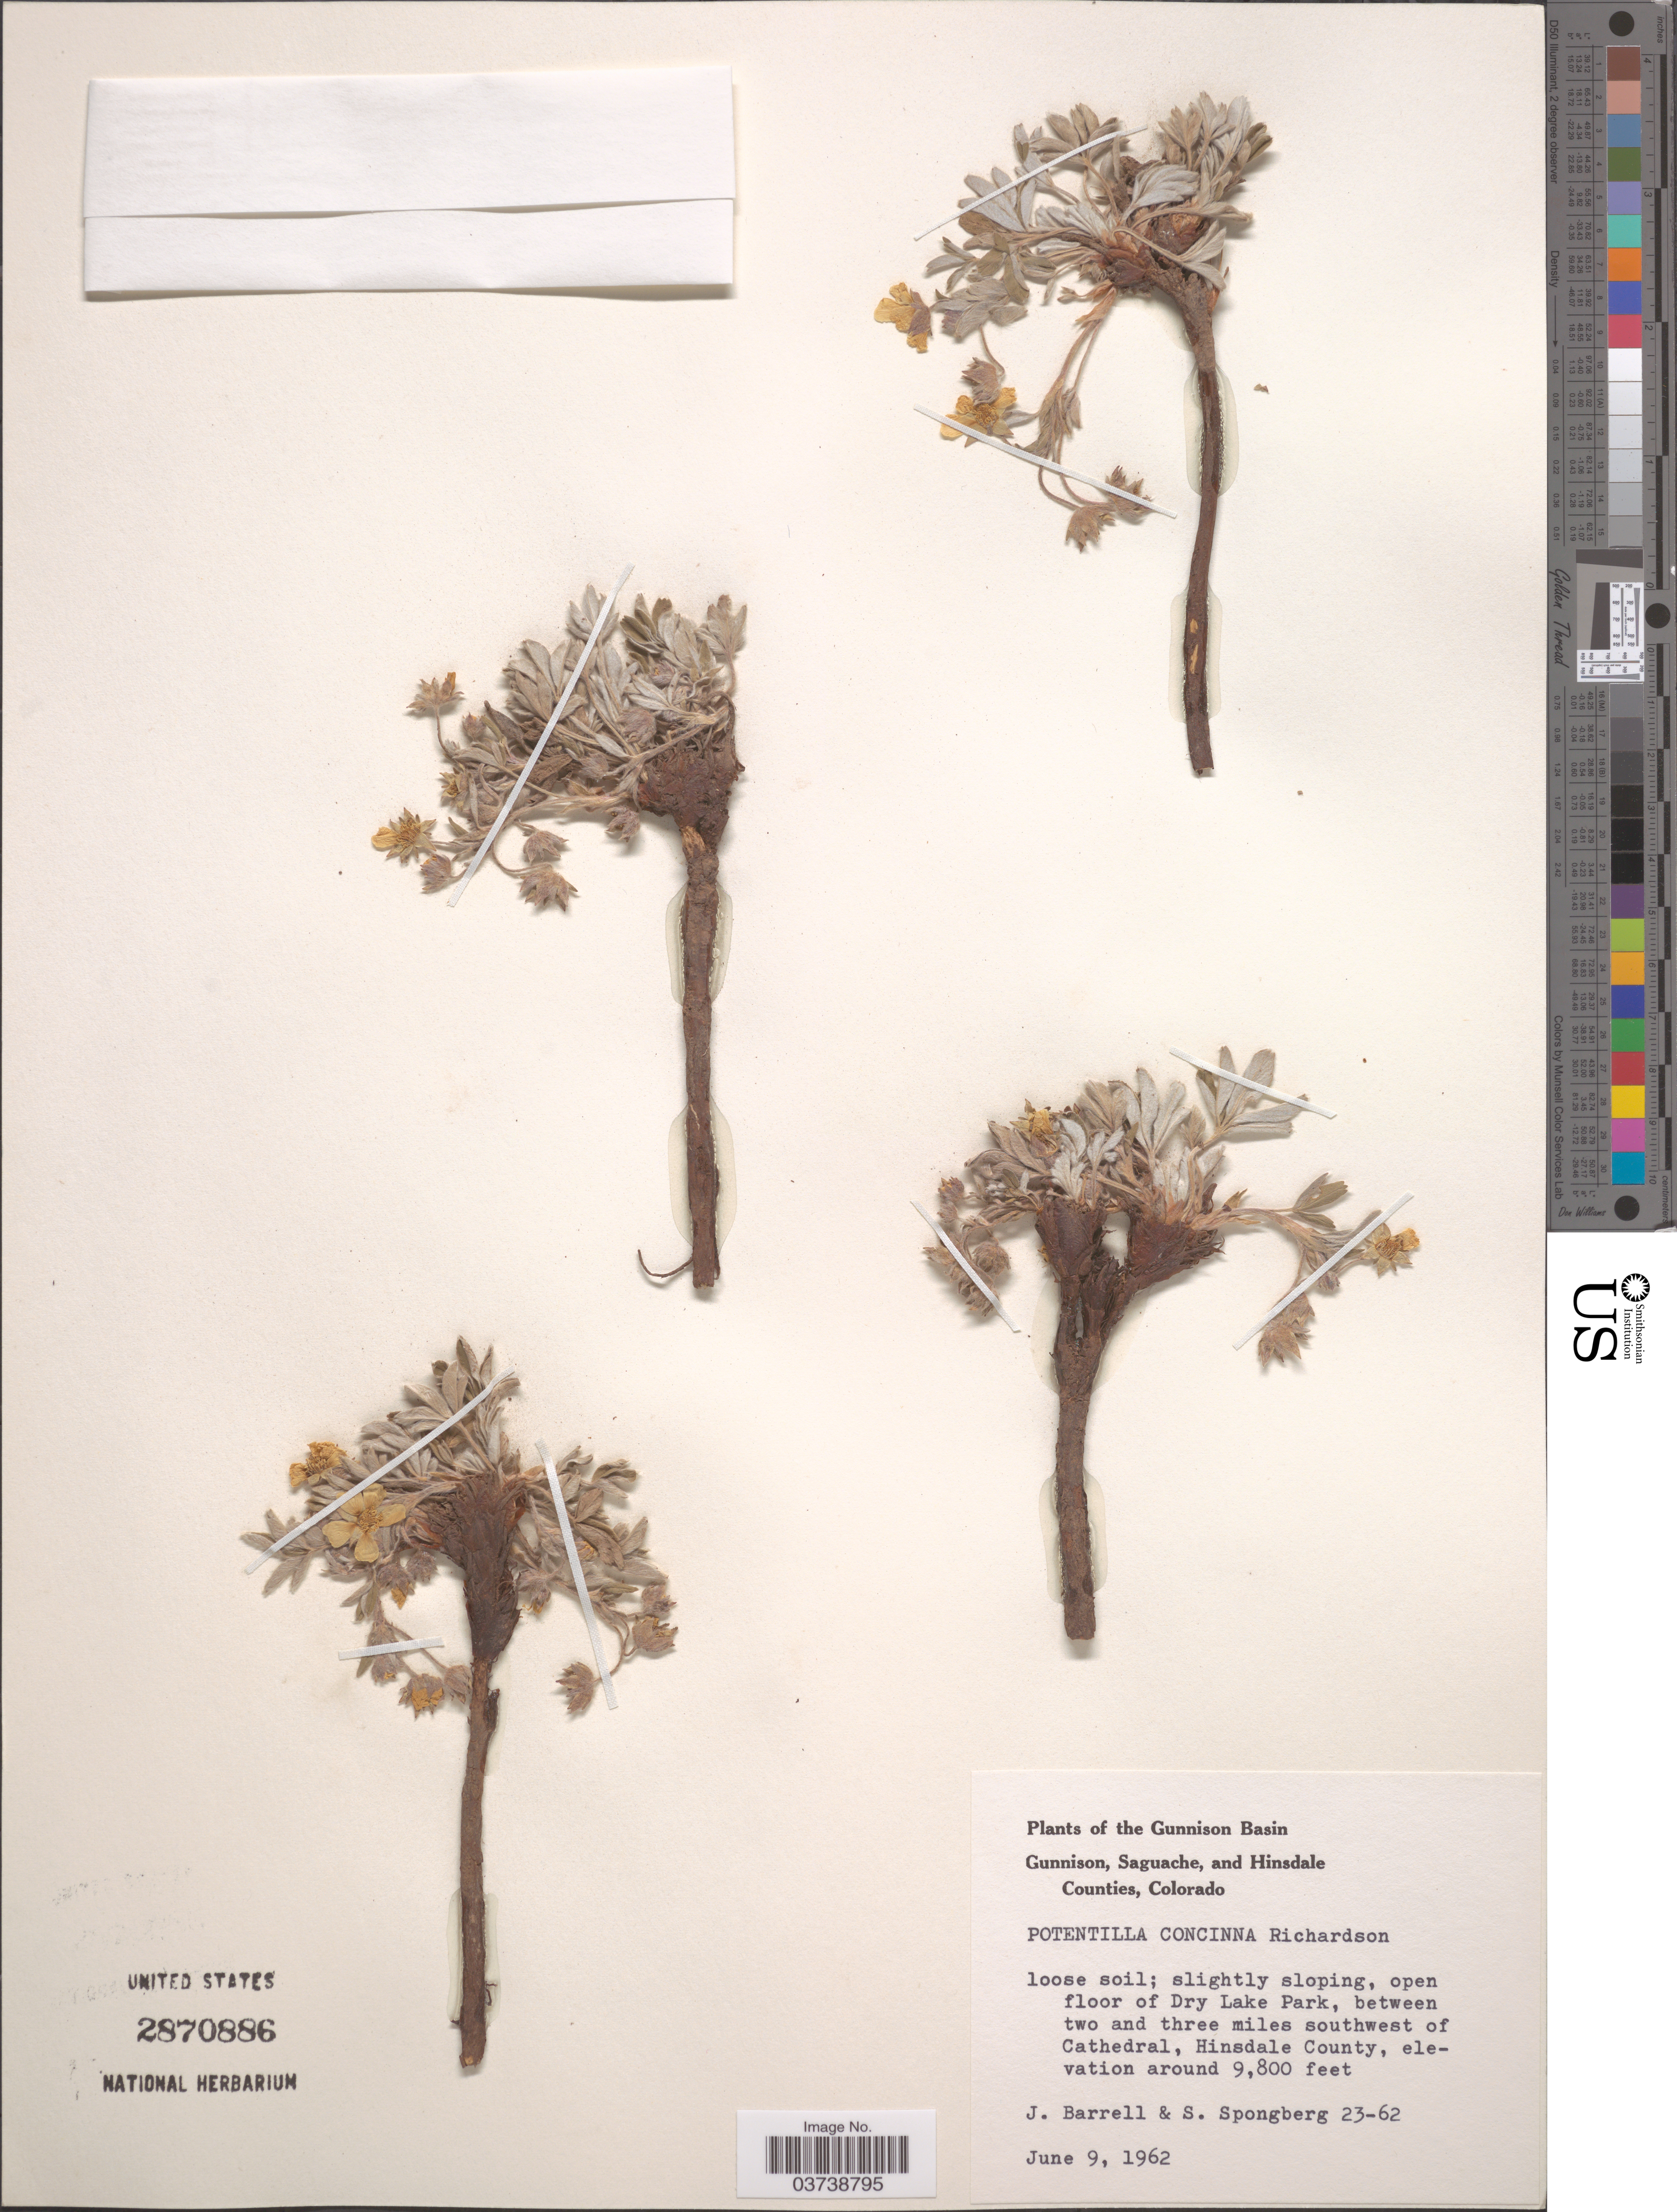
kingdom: Plantae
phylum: Tracheophyta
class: Magnoliopsida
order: Rosales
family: Rosaceae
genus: Potentilla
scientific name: Potentilla concinna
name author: Richardson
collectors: J. Barrell & S. A.Spongberg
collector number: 23-62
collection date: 1962-06-09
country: United States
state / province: Colorado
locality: The Gunnison Basin. Open floor of Dry Lake Park, between two and three miles southwest of Cathedral, Hinsdale County.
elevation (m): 2987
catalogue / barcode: US 2870886